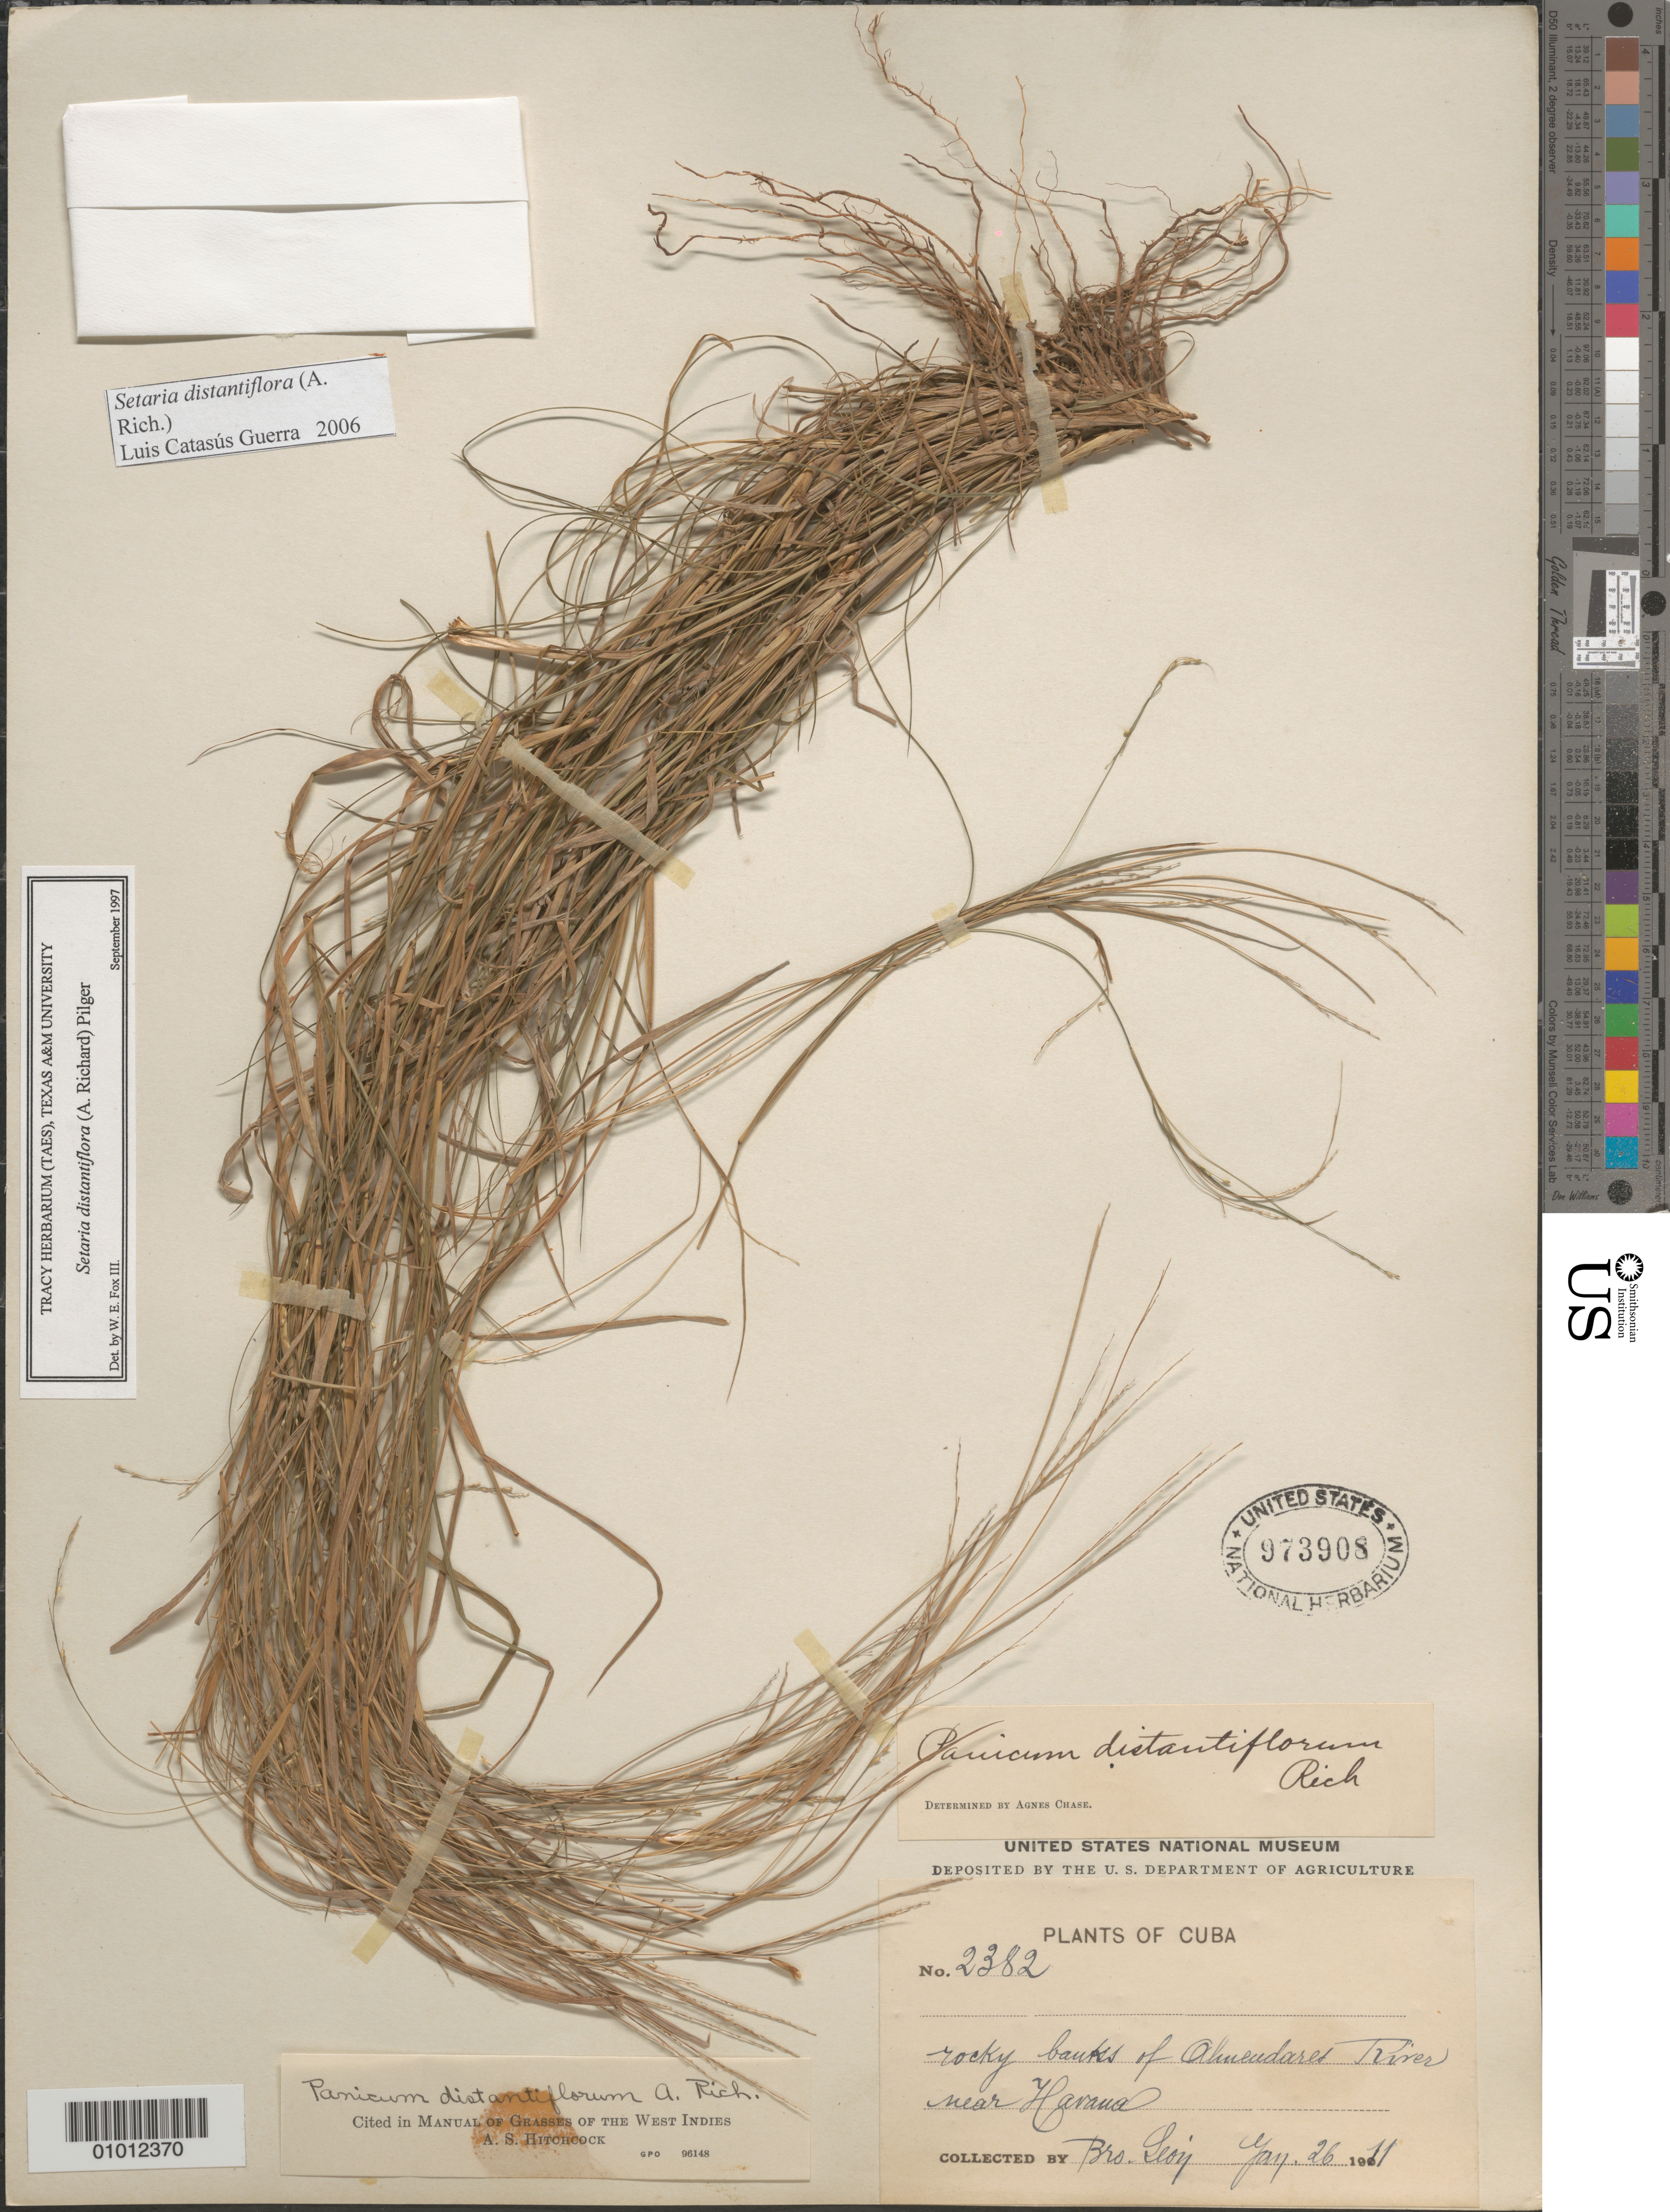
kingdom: Plantae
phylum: Tracheophyta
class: Liliopsida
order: Poales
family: Poaceae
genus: Setaria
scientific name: Setaria distantiflora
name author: (A. Rich.) Pilg.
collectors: Bro. León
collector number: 2382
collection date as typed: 26 Jan 1911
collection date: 1911-01-26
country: Cuba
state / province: La Habana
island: Cuba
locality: Rocky banks of Almendares River, near Havana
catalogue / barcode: US 973908